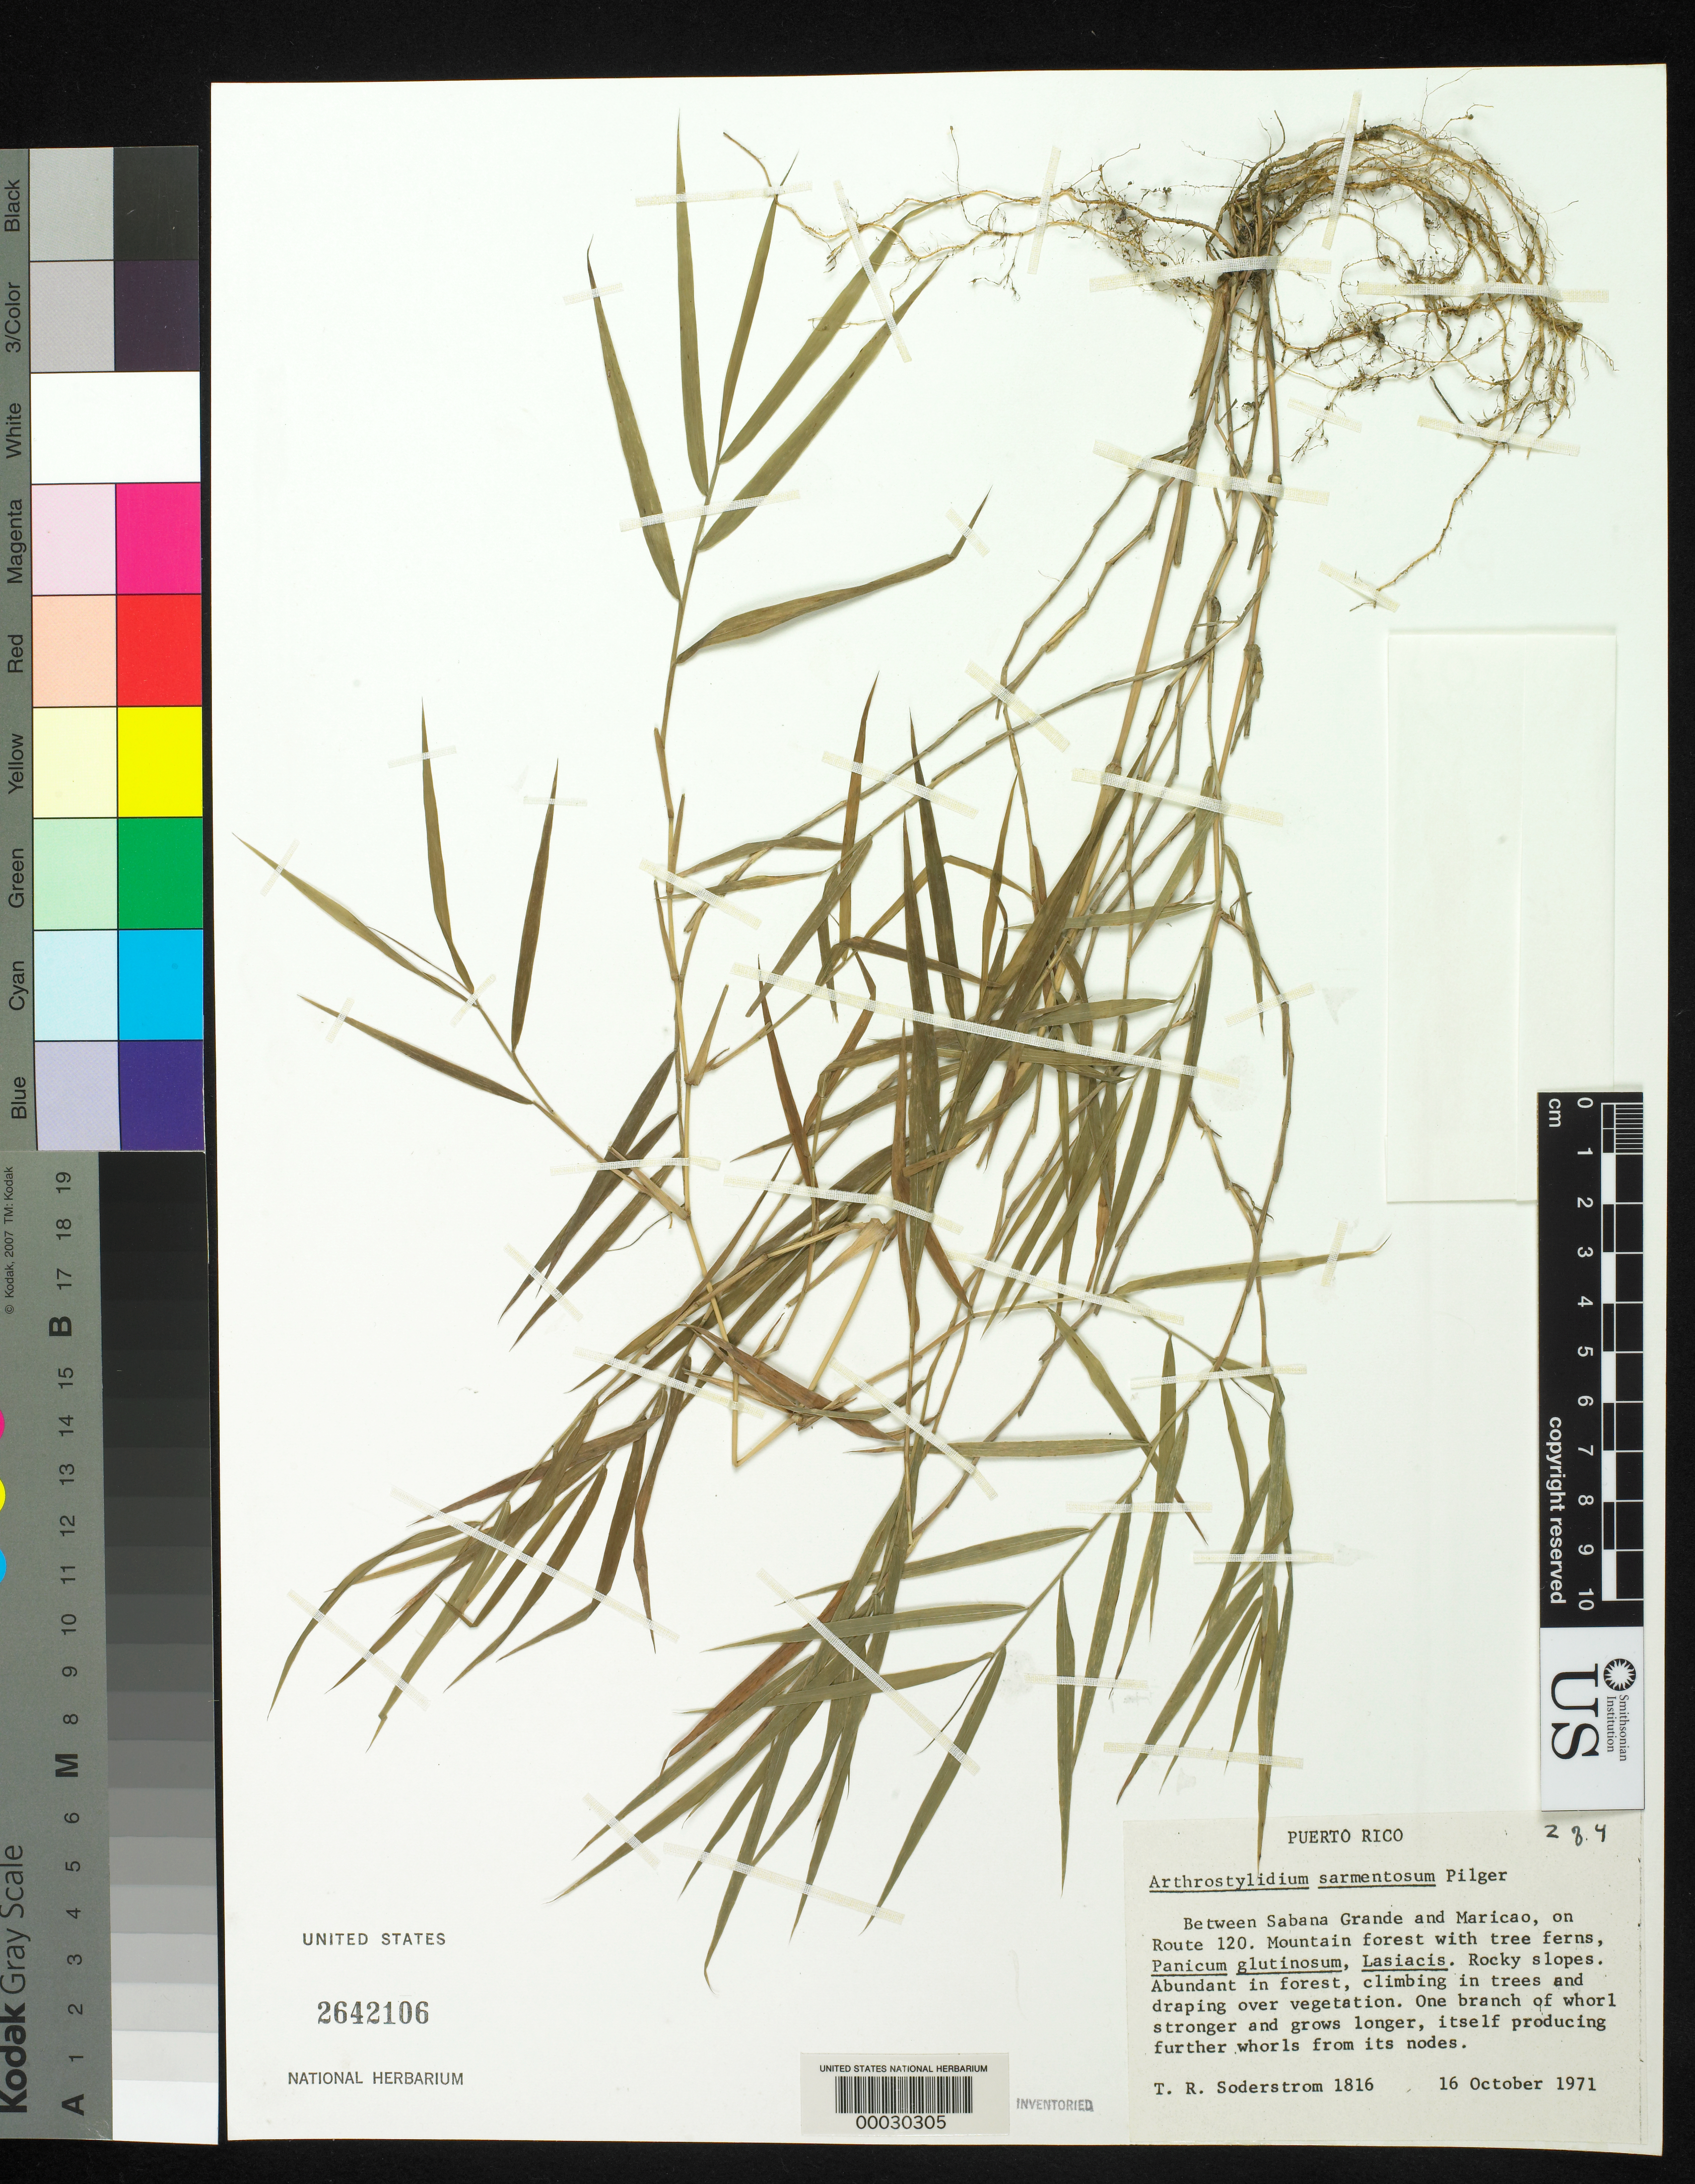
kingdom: Plantae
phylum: Tracheophyta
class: Liliopsida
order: Poales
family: Poaceae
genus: Arthrostylidium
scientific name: Arthrostylidium sarmentosum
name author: Pilg. in Urb.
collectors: T. R. Soderstrom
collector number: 1816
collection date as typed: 16 Oct 1971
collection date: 1971-10-16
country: Puerto Rico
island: Greater Antilles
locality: Sabana grande, maricao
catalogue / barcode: US 2642106